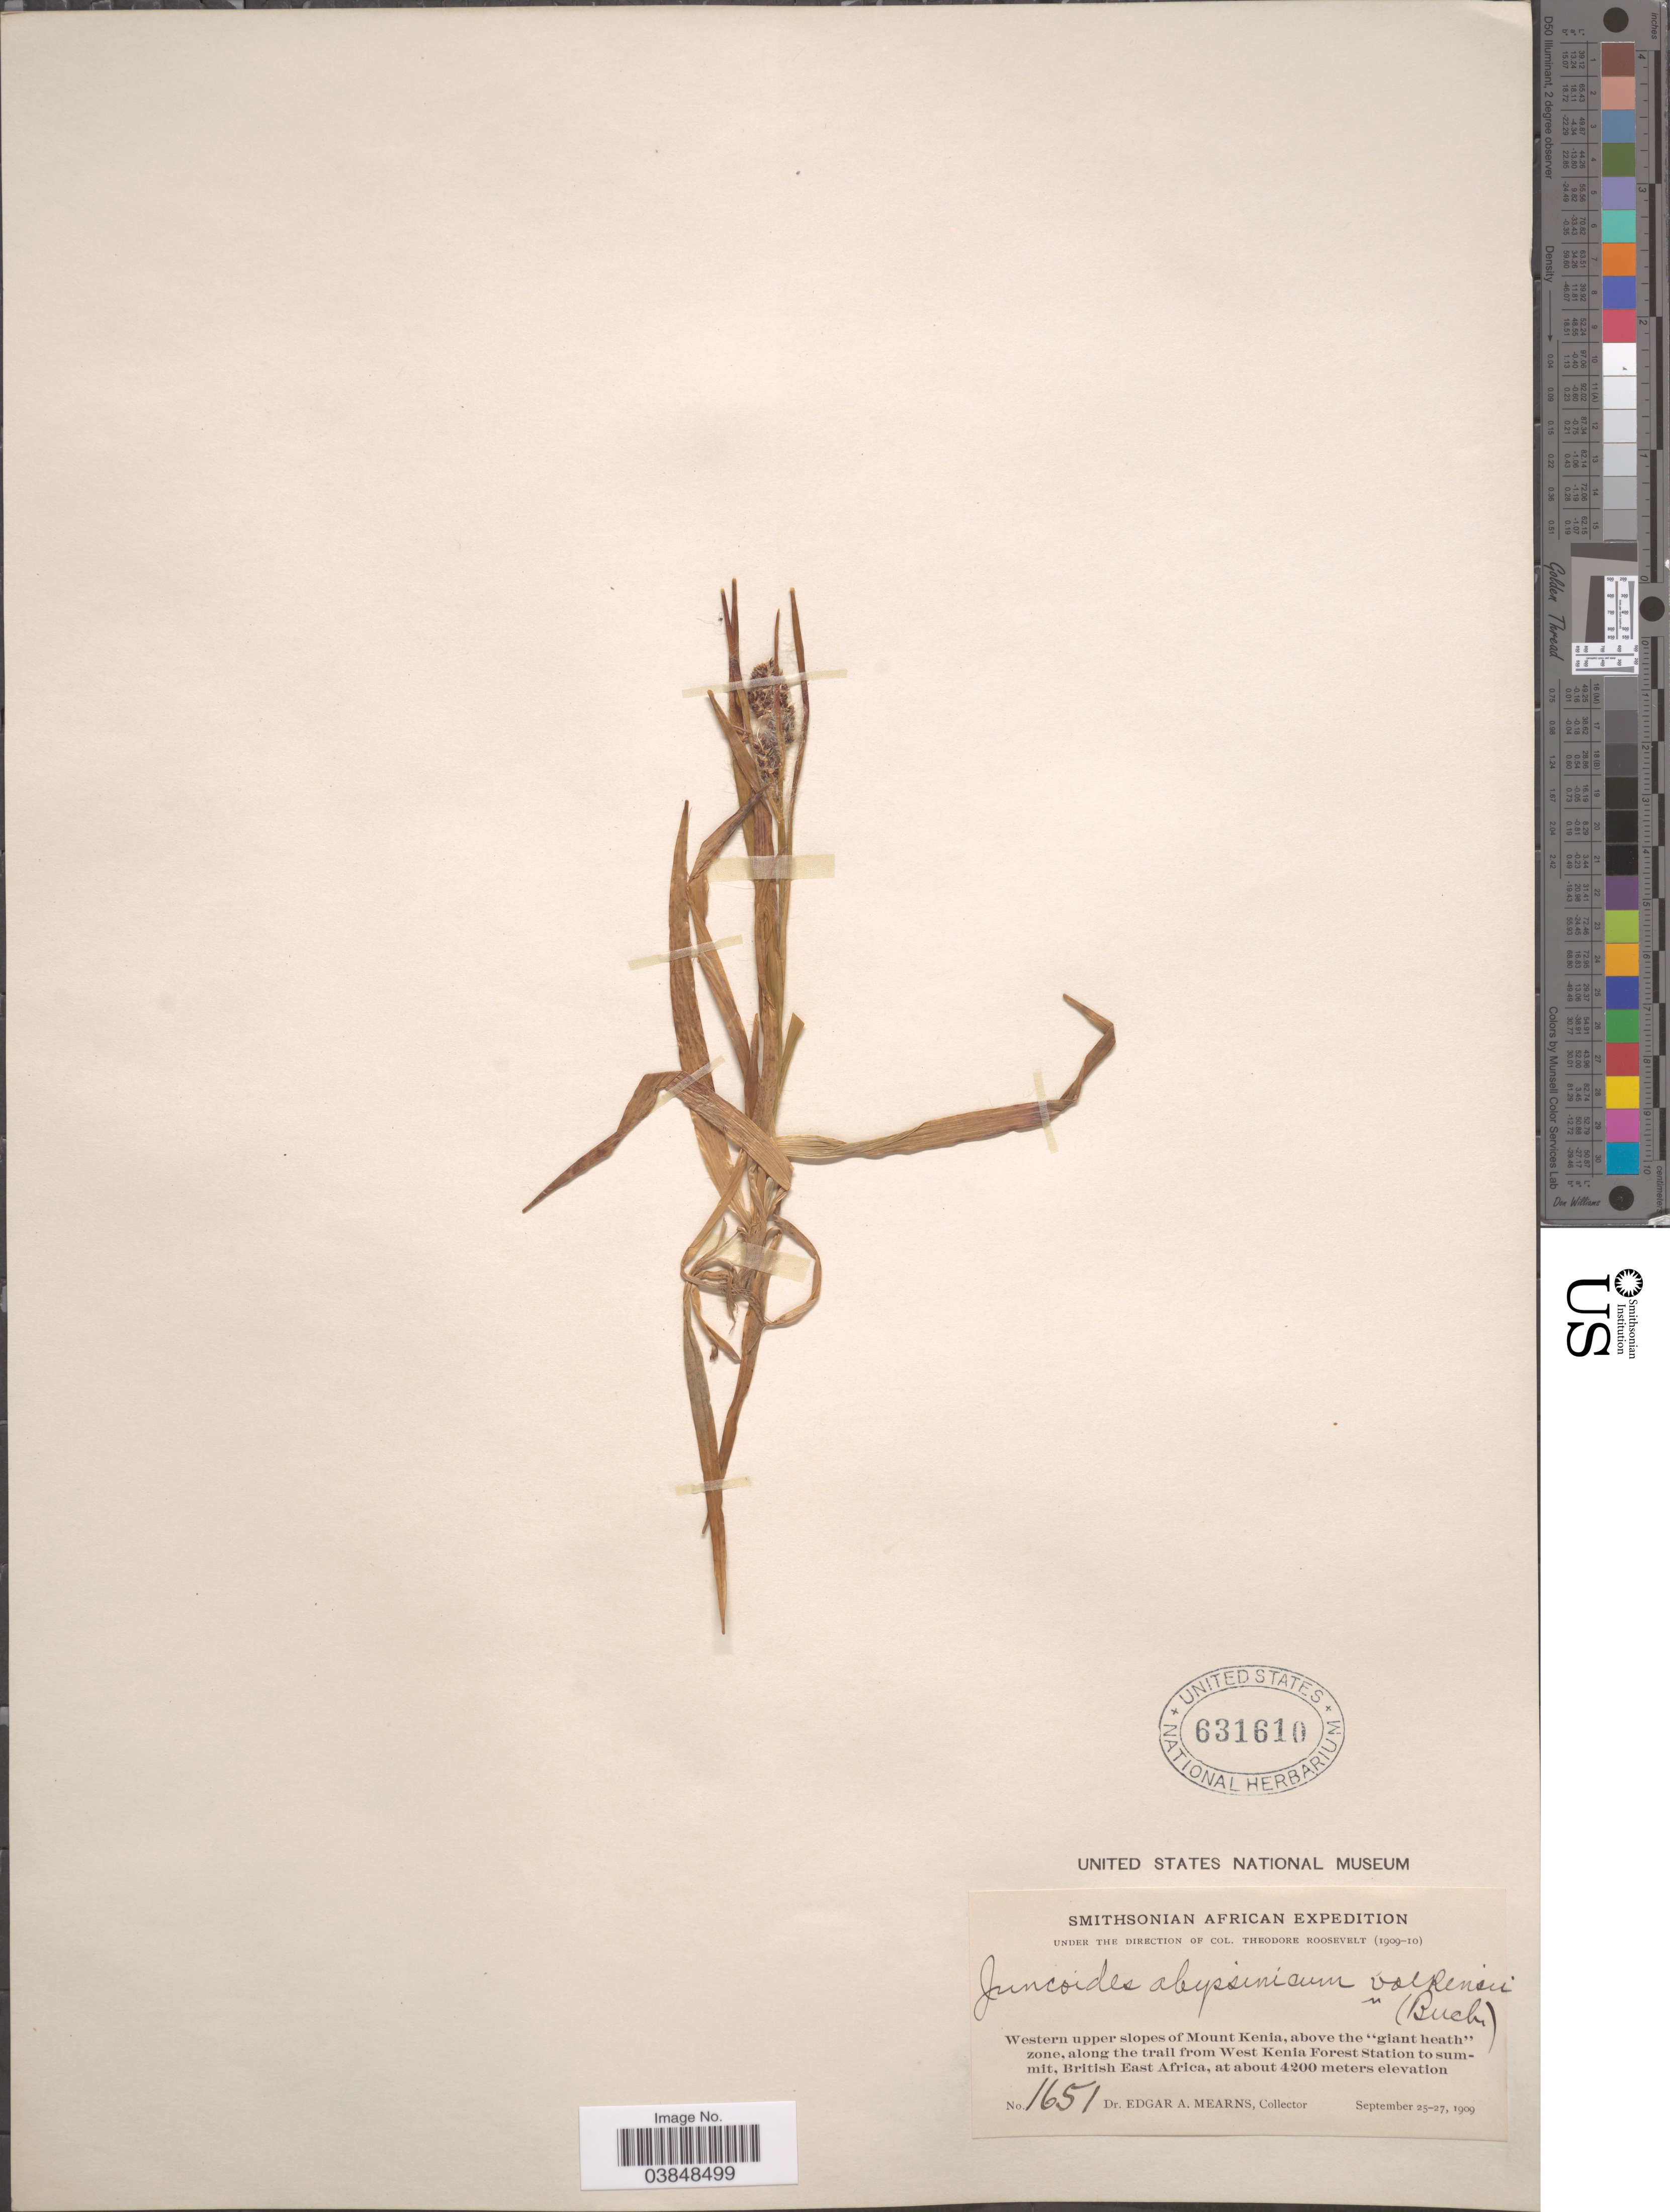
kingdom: Plantae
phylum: Tracheophyta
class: Liliopsida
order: Poales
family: Juncaceae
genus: Luzula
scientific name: Luzula abyssinica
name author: Parl.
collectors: E. A. Mearns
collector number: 1651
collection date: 1909-09-25/1909-09-27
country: Kenya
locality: Western upper slopes of Mount Kenia, above the "giant heath" zone, along the trail from West Kenia Forest Station to summit, British East Africa.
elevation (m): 4200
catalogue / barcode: US 631610